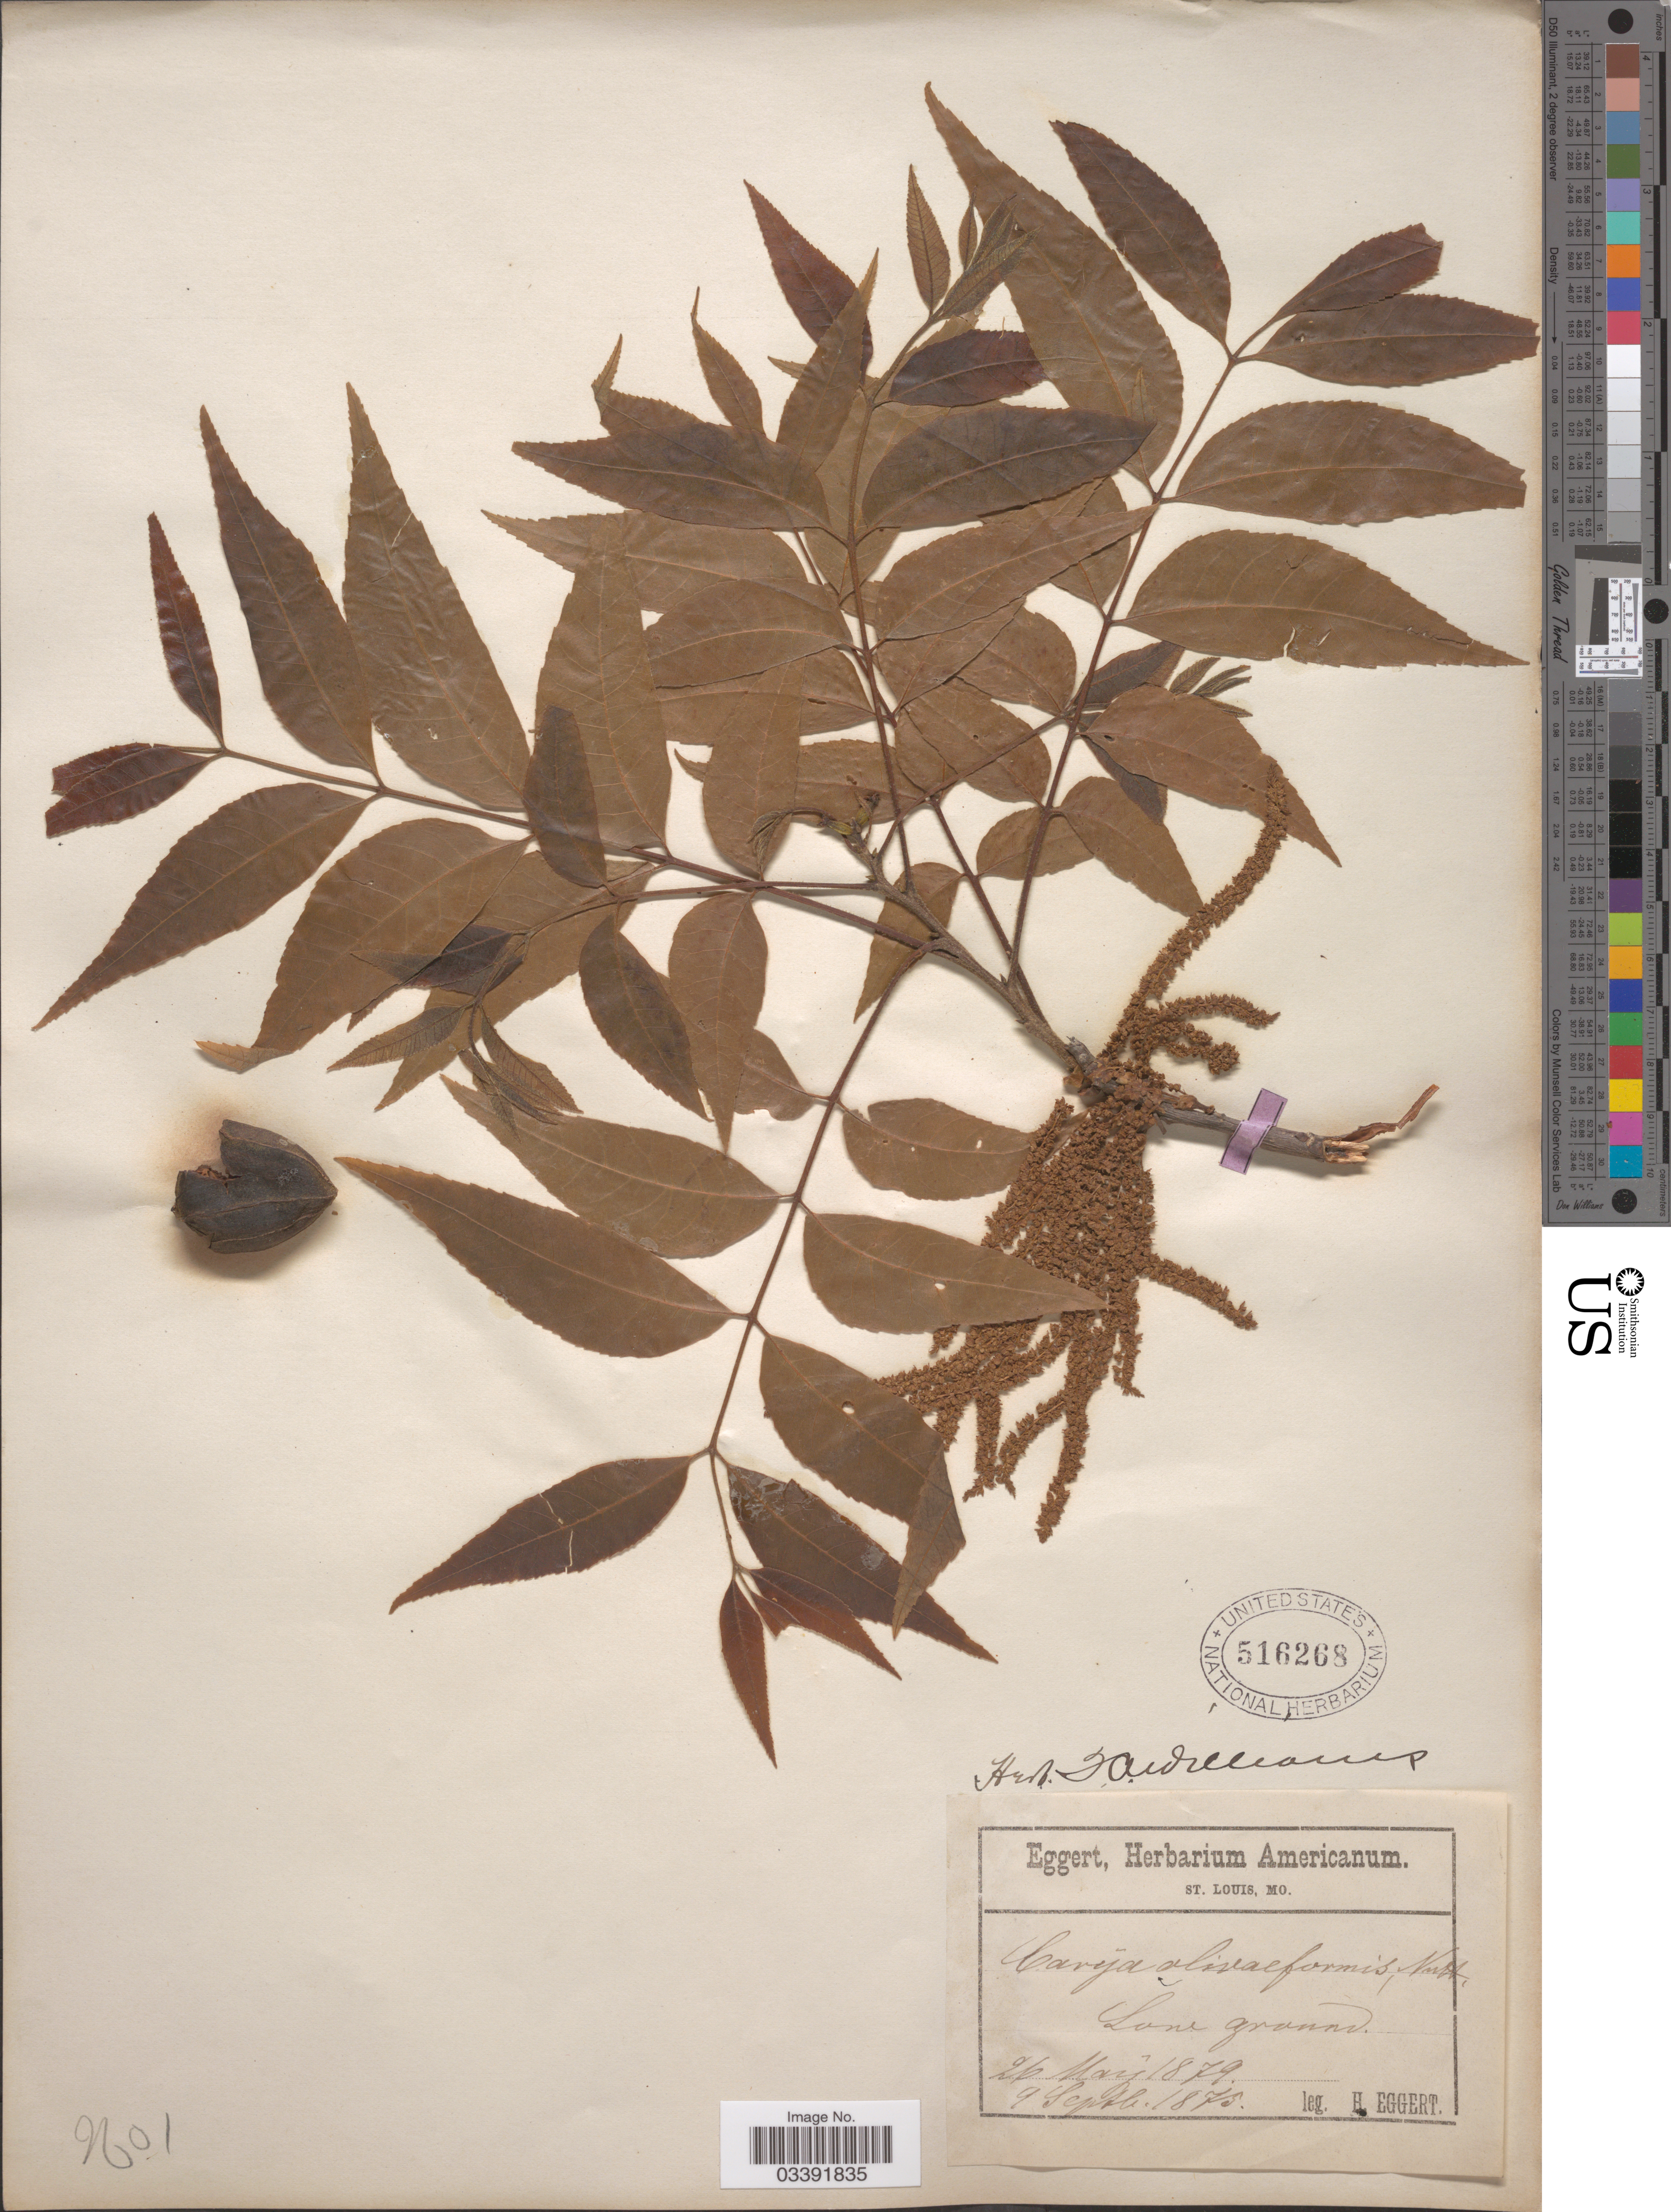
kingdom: Plantae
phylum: Tracheophyta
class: Magnoliopsida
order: Fagales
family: Juglandaceae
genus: Carya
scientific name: Carya illinoinensis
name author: (Wangenh.) K. Koch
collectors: H. Eggert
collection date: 1878-09-09/1879-05-26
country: United States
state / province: Missouri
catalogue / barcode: US 516268